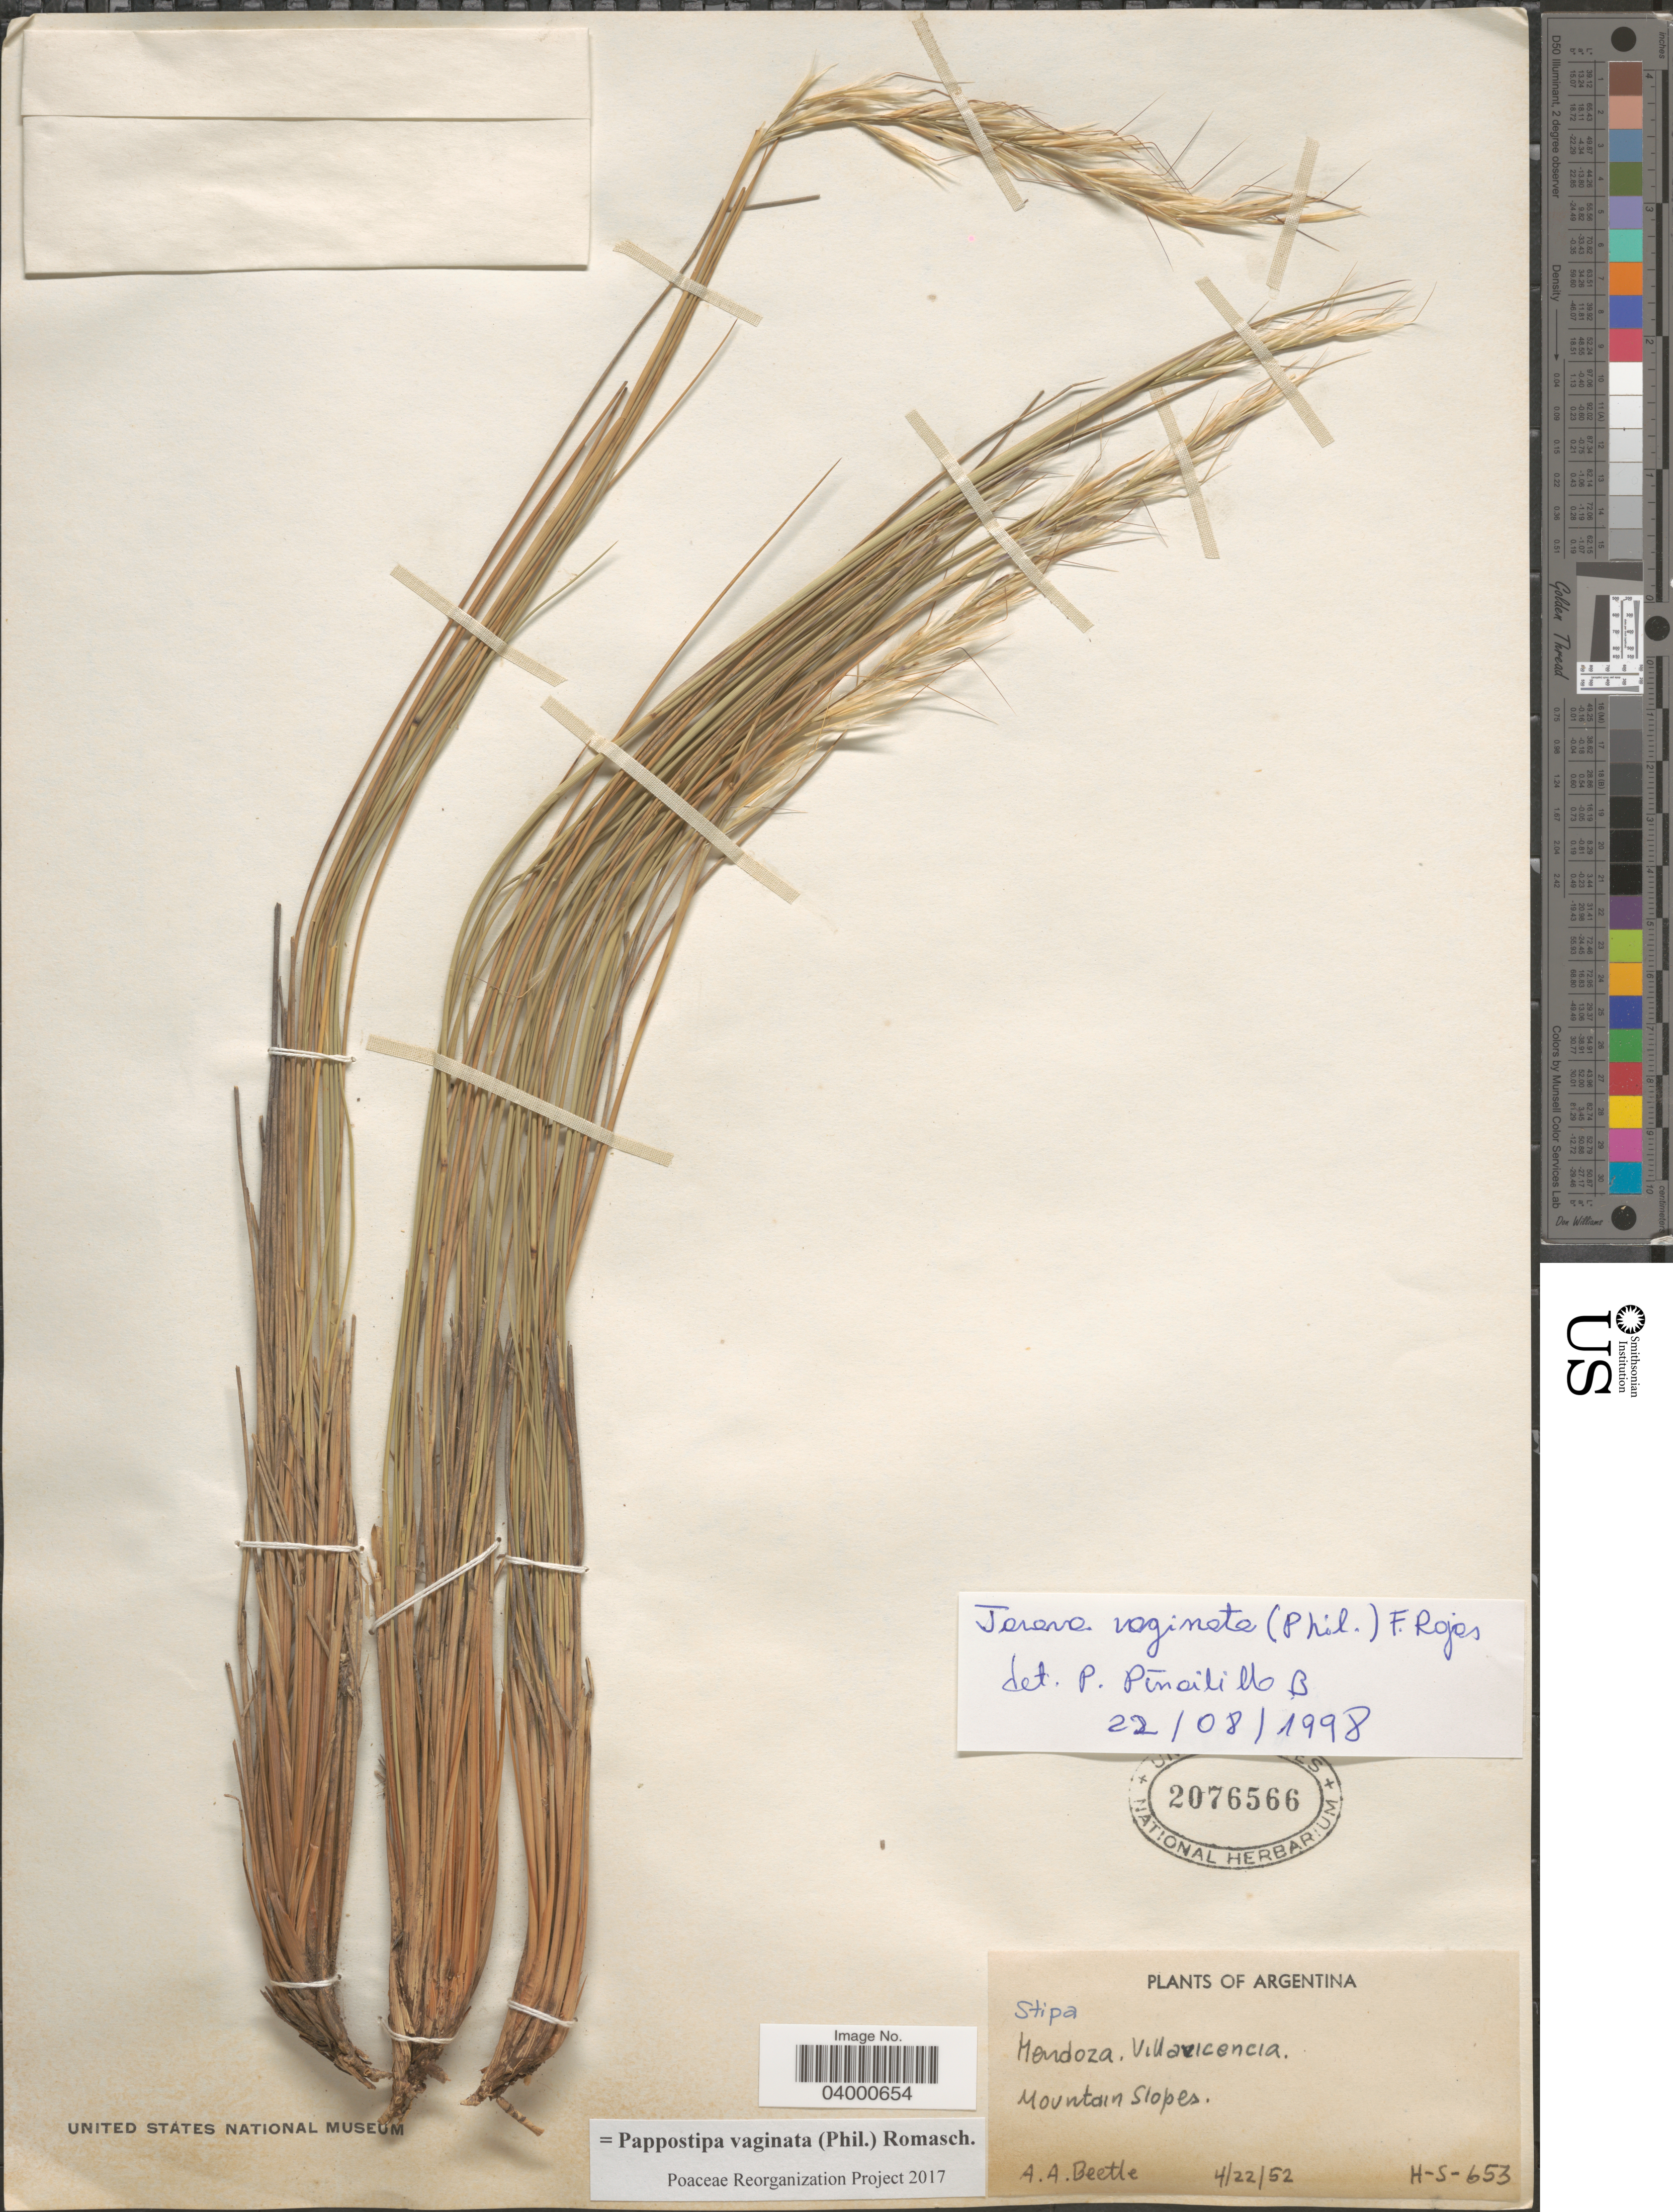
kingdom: Plantae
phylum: Tracheophyta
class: Liliopsida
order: Poales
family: Poaceae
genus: Pappostipa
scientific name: Pappostipa vaginata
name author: (Phil.) Romasch.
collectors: A. A. Beetle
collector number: H-S-653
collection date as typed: Transcribed d/m/y: 22/4/52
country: Argentina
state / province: Mendoza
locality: Villavicencia. Mountain Slopes.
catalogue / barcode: US 2076566